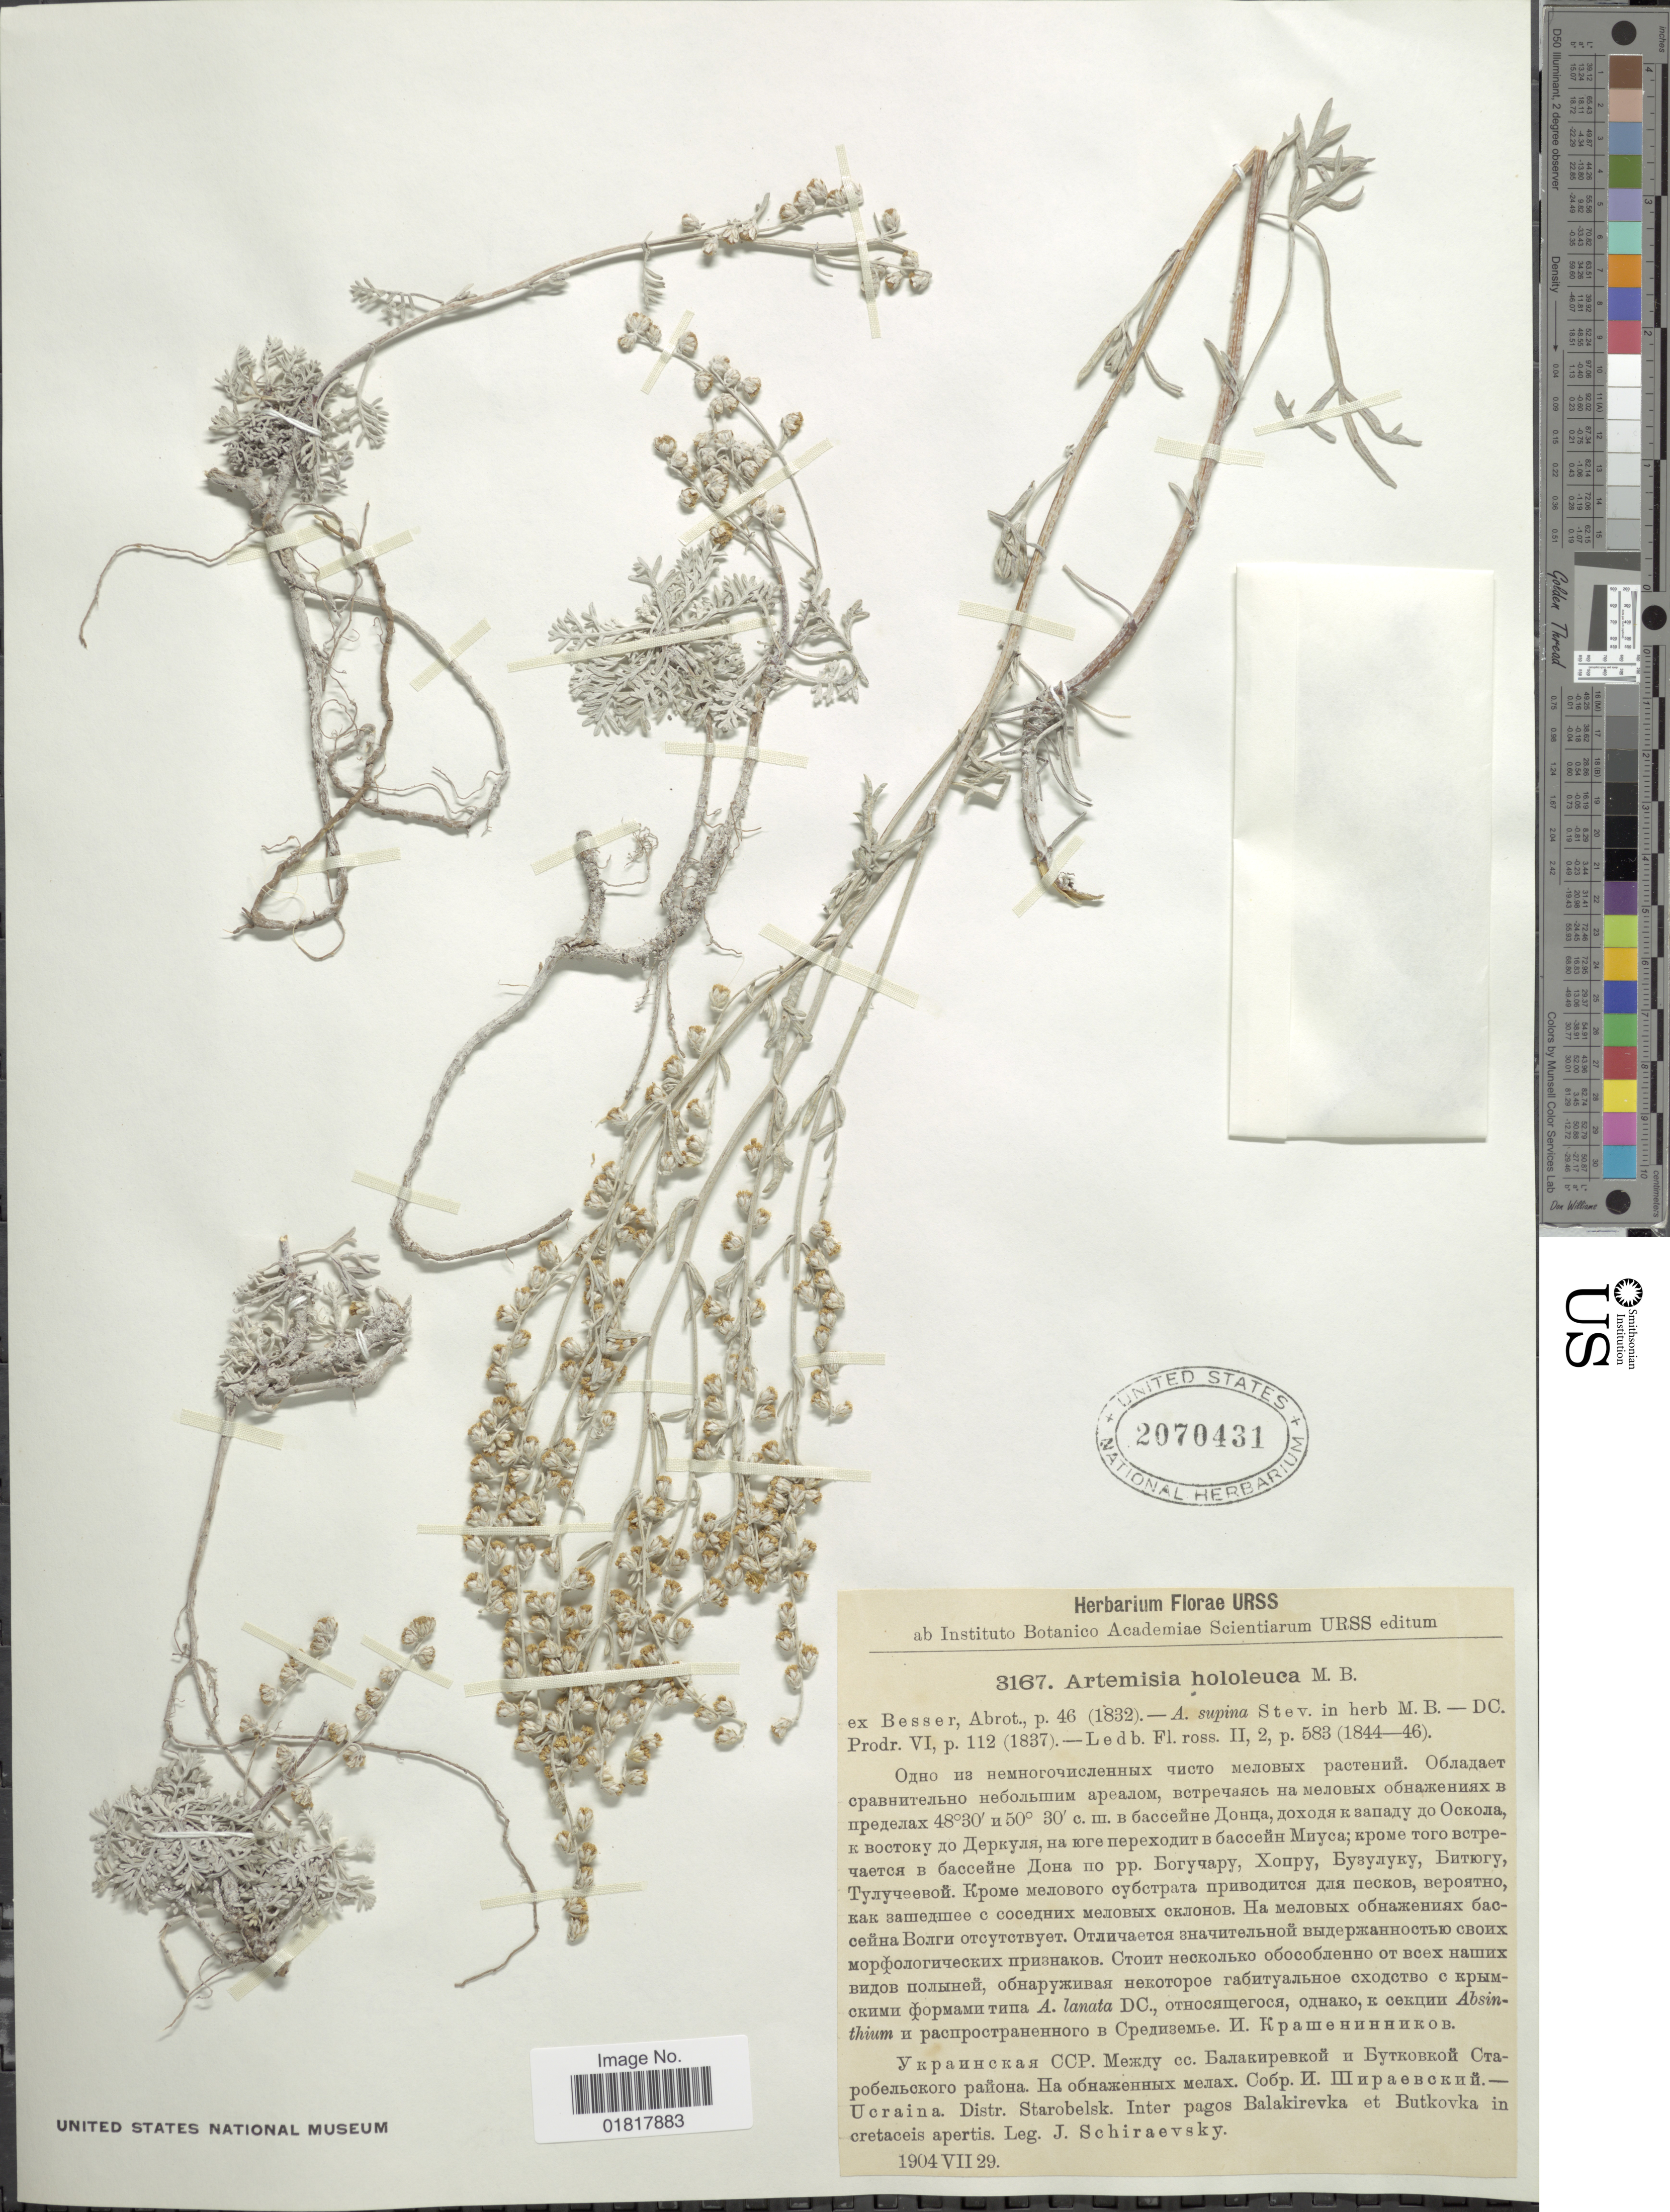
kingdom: Plantae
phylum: Tracheophyta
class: Magnoliopsida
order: Asterales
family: Asteraceae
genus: Artemisia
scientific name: Artemisia hololeuca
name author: M. Bieb.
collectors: J. Schiraevsky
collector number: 3167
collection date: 1904-07-29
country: Ukraine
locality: URSS, Distr. Starobelsk, Inter pagos Balakirevka et Kutkova in cretaceis apertis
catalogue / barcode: US 2070431